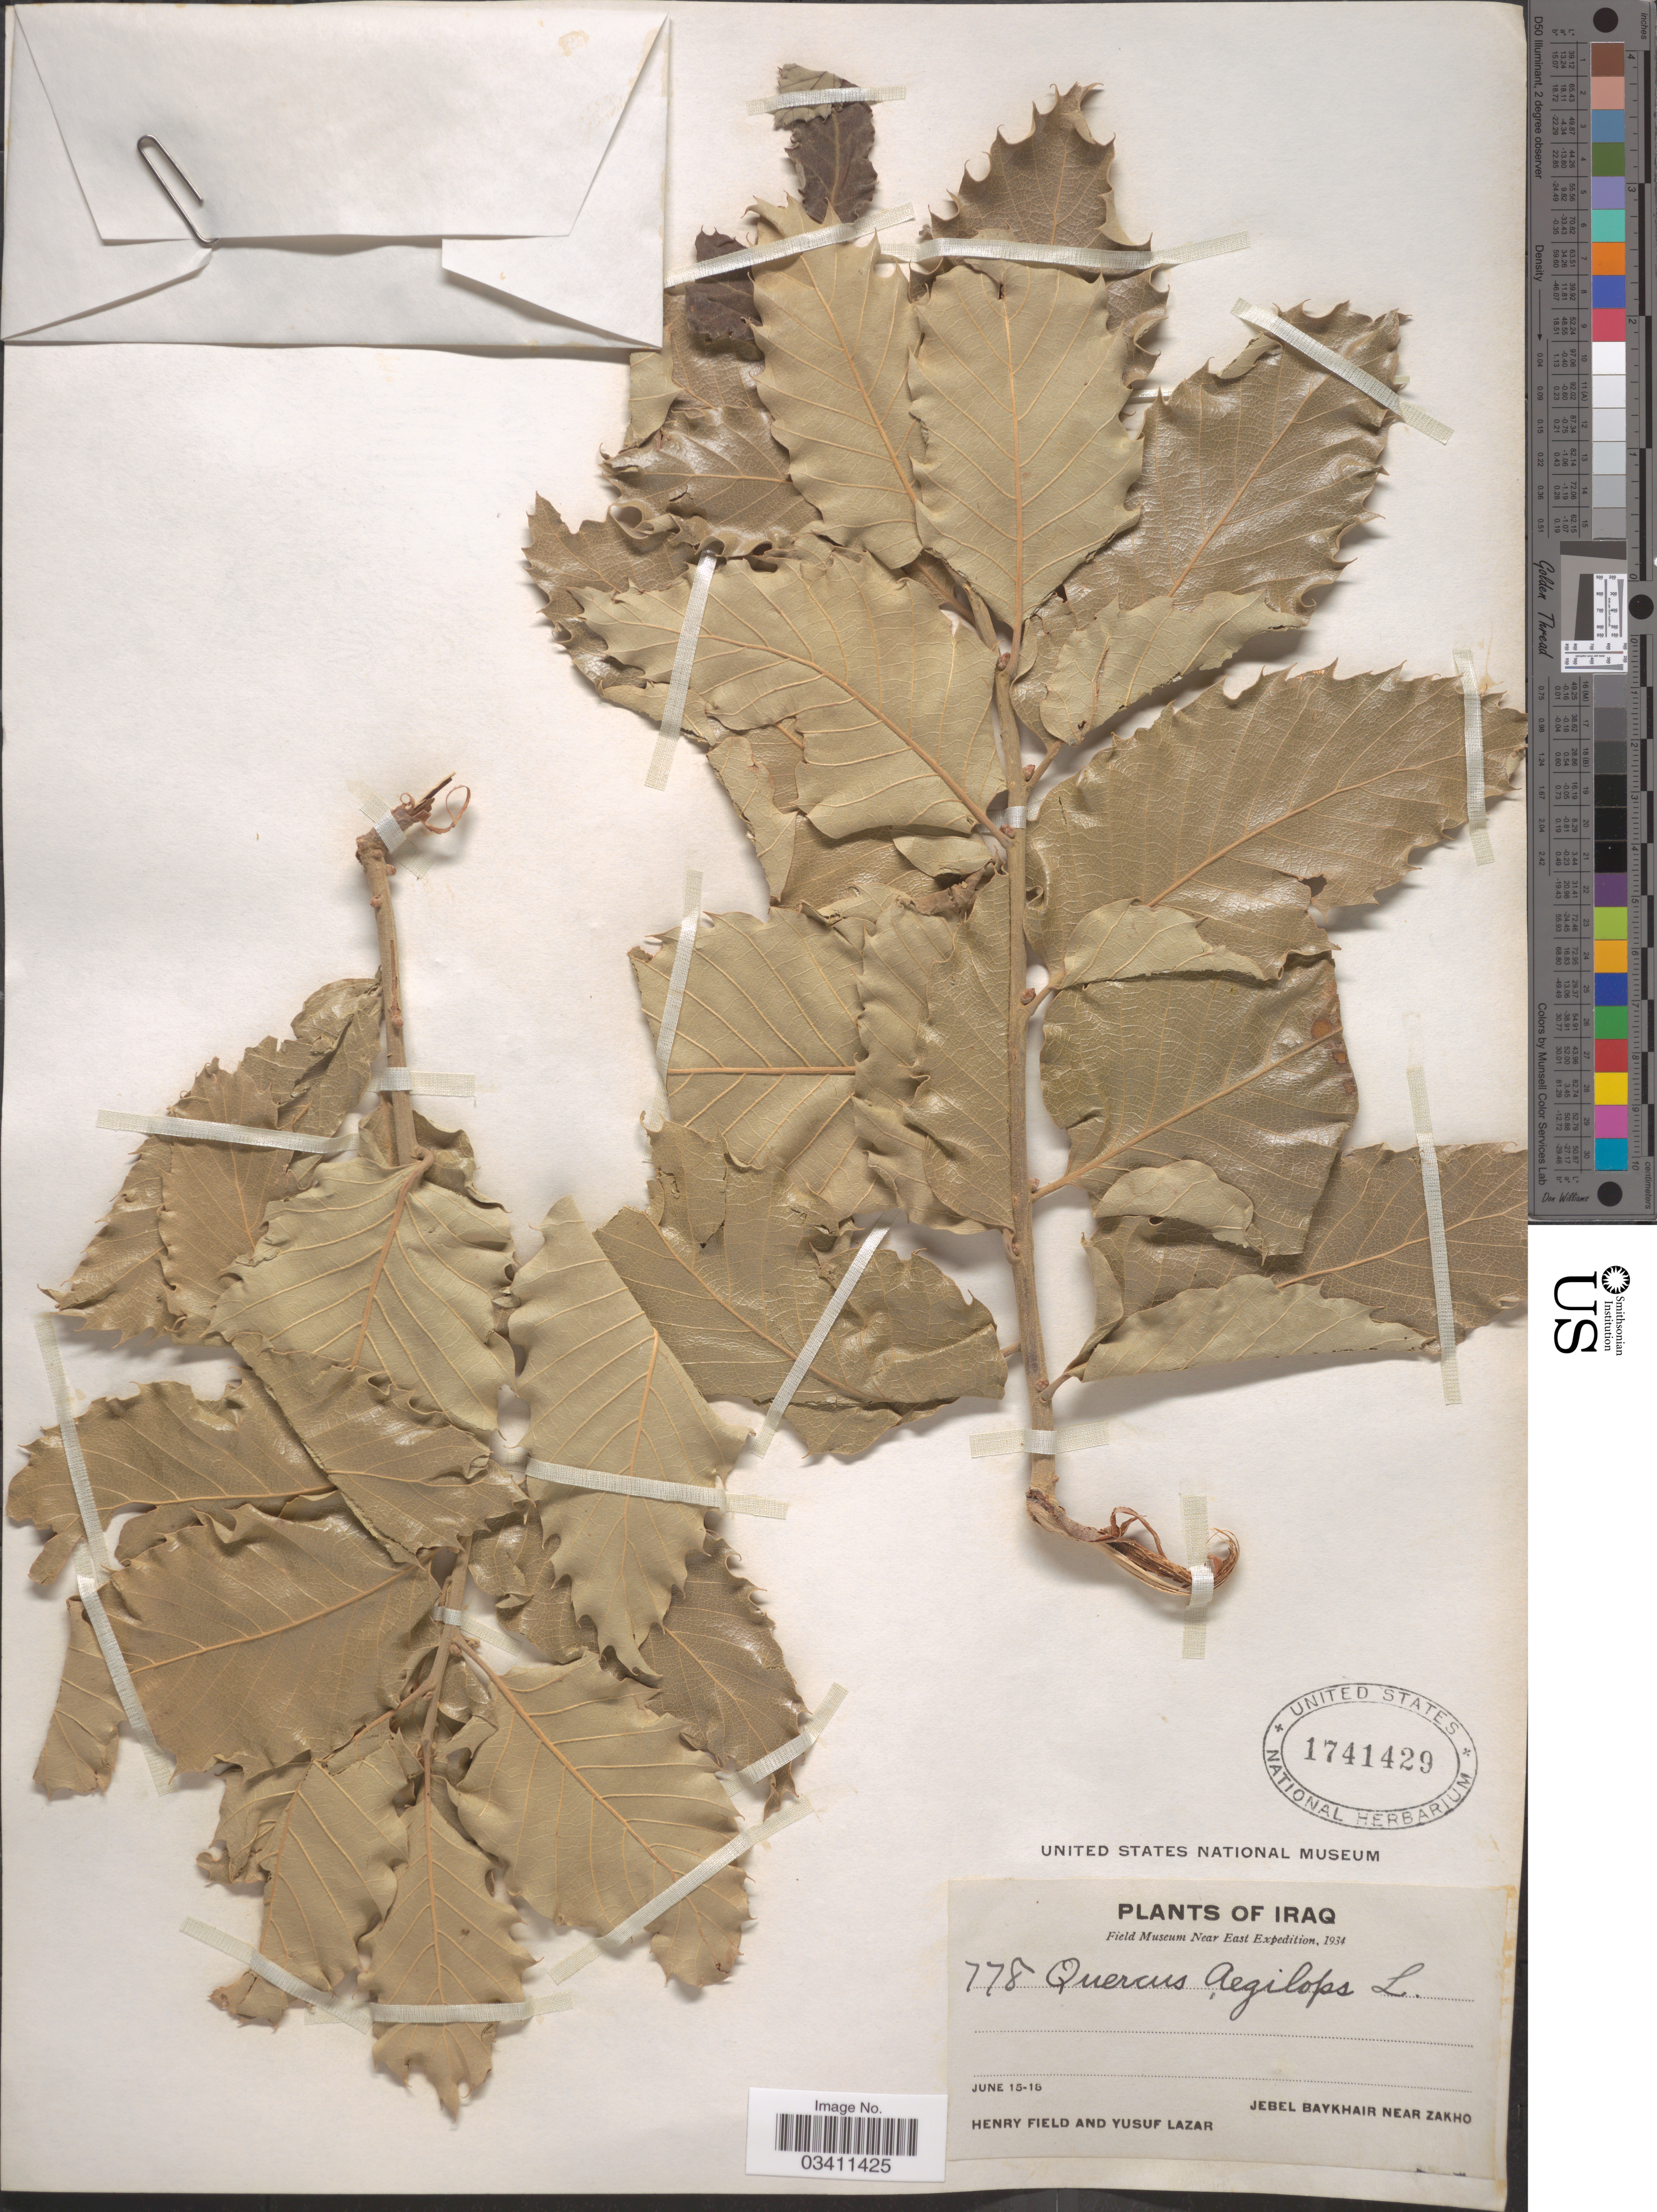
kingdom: Plantae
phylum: Tracheophyta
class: Magnoliopsida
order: Fagales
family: Fagaceae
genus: Quercus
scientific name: Quercus aegilops L., nom. illeg.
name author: L.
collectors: H. Field & Y. Lazar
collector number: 778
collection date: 1934-06-15/1934-06-18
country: Iraq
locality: Near East. Jebel Baykhair near Zakho.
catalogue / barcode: US 1741429